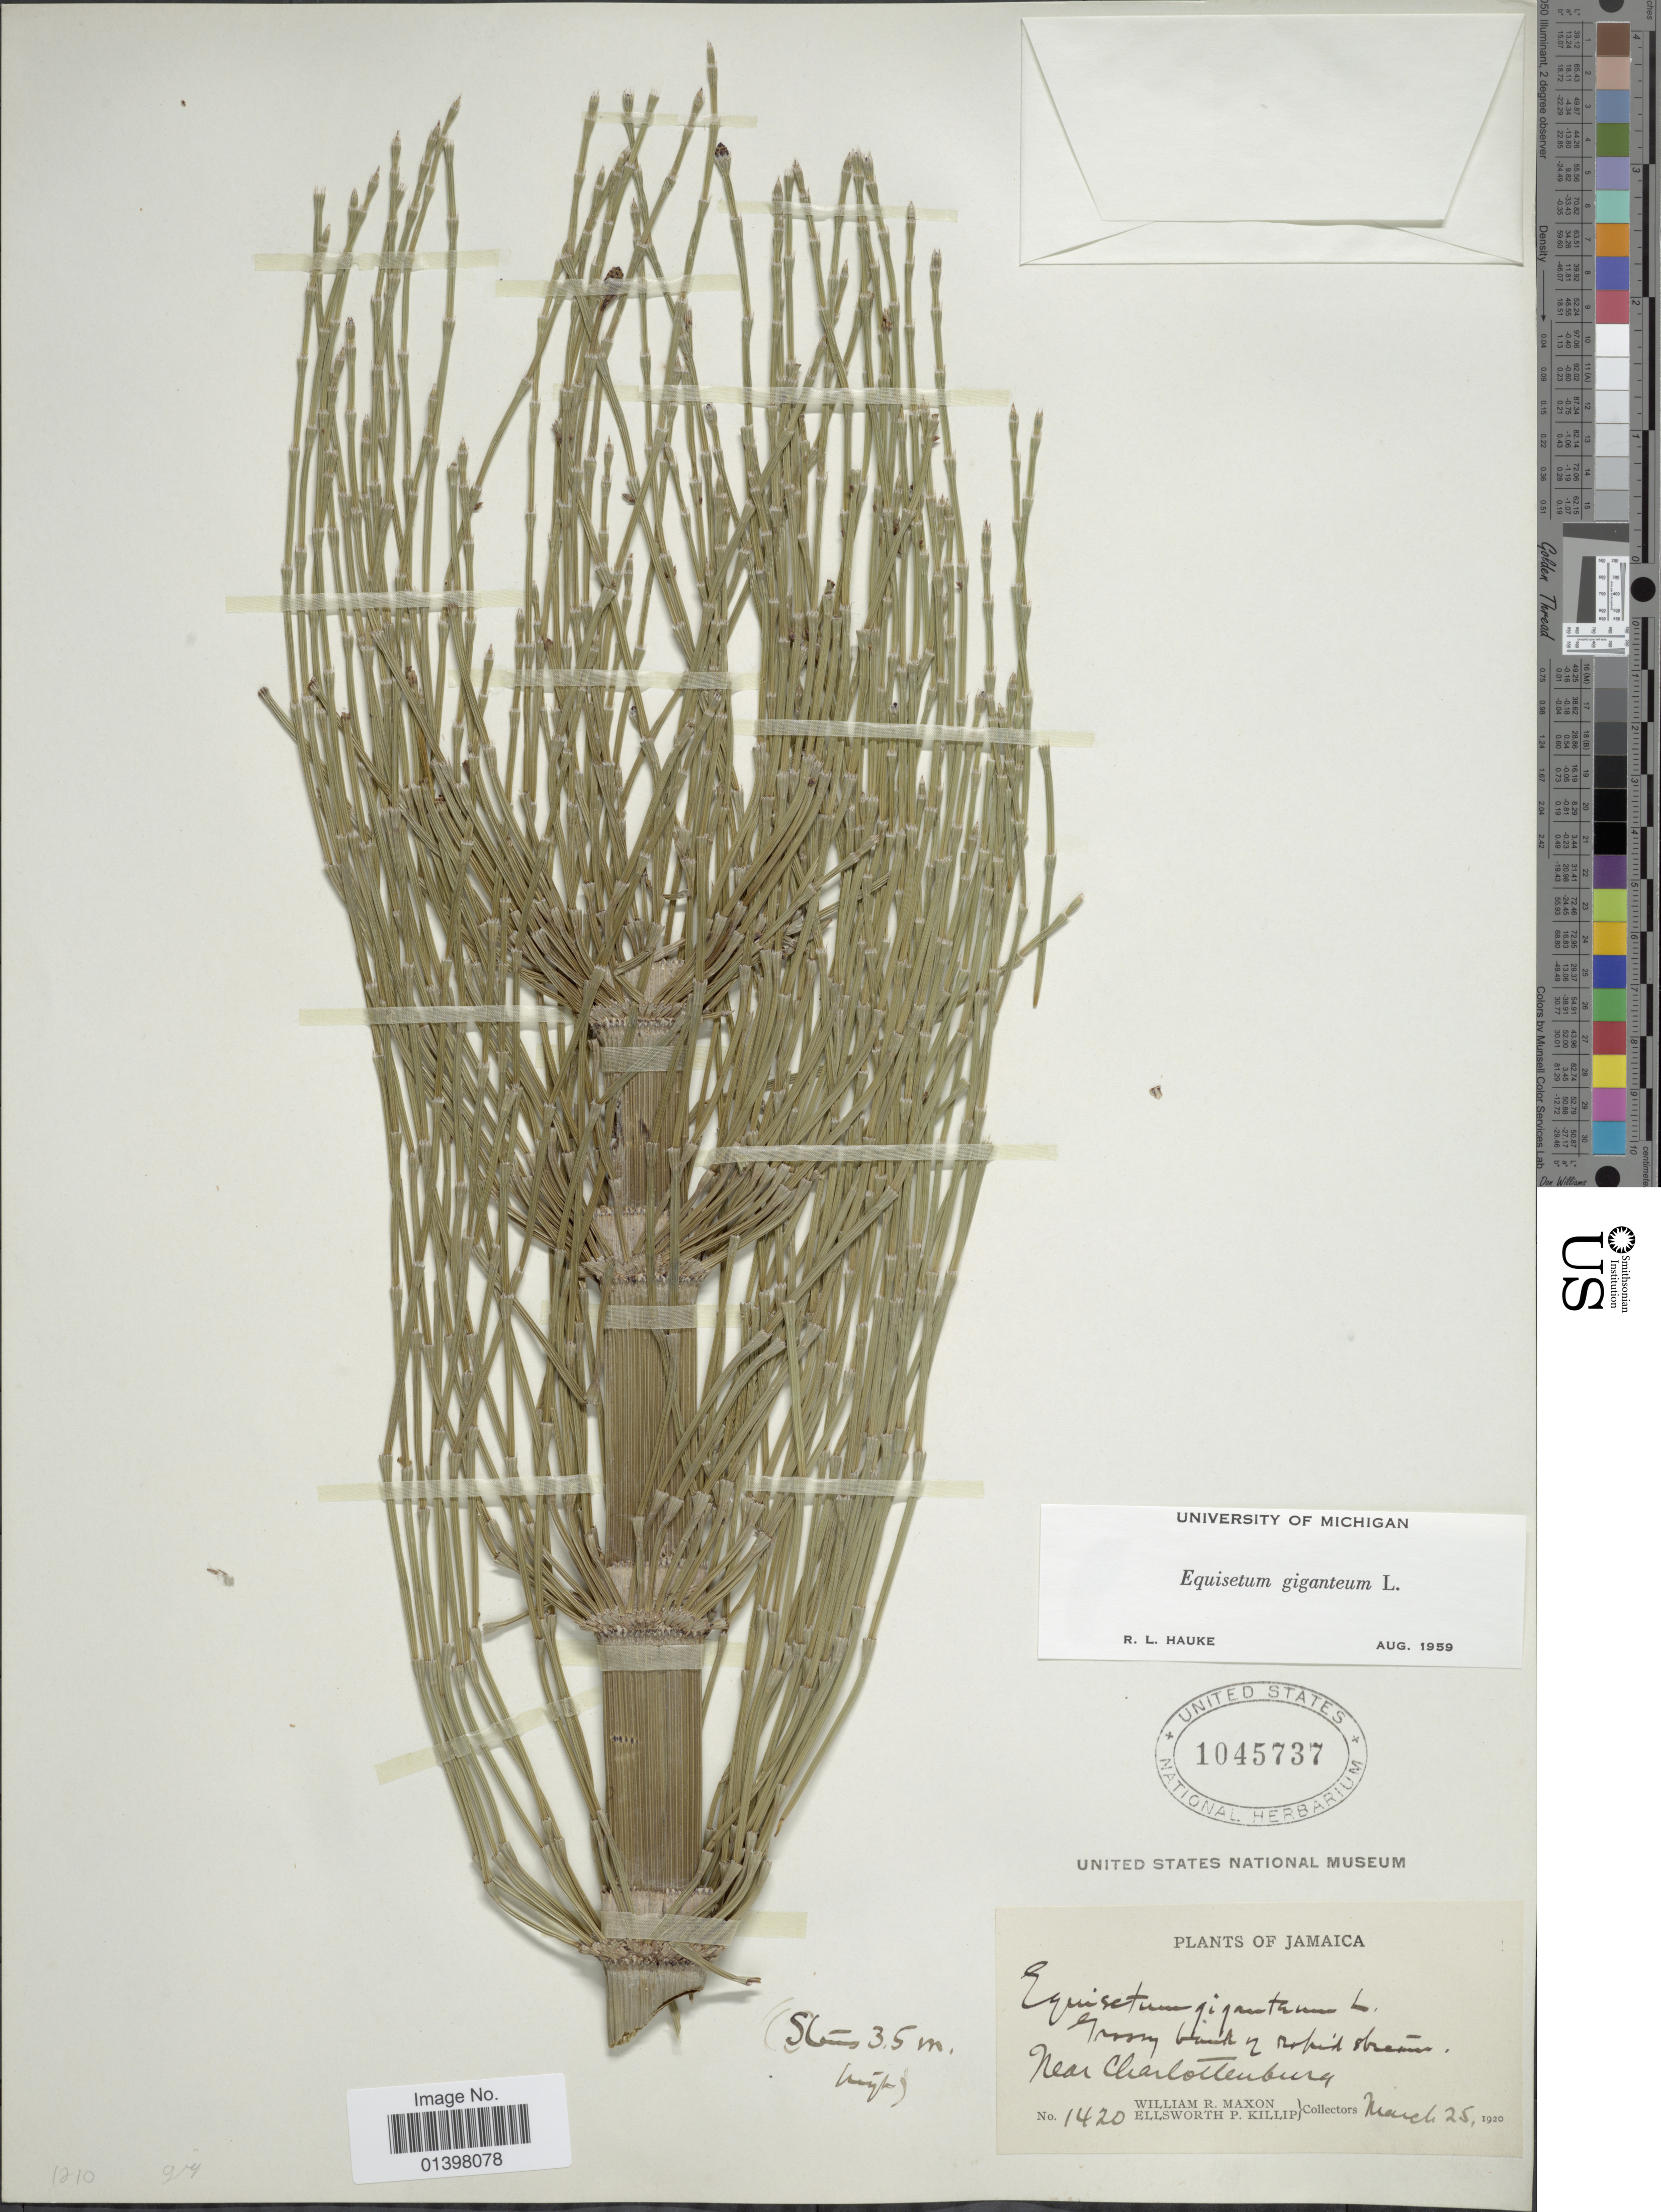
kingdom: Plantae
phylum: Tracheophyta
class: Polypodiopsida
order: Equisetales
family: Equisetaceae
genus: Equisetum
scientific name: Equisetum giganteum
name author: L.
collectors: W. R. Maxon & E. P. Killip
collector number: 1420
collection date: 1920-03-25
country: Jamaica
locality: Near Charlottenburg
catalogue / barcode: US 1045737